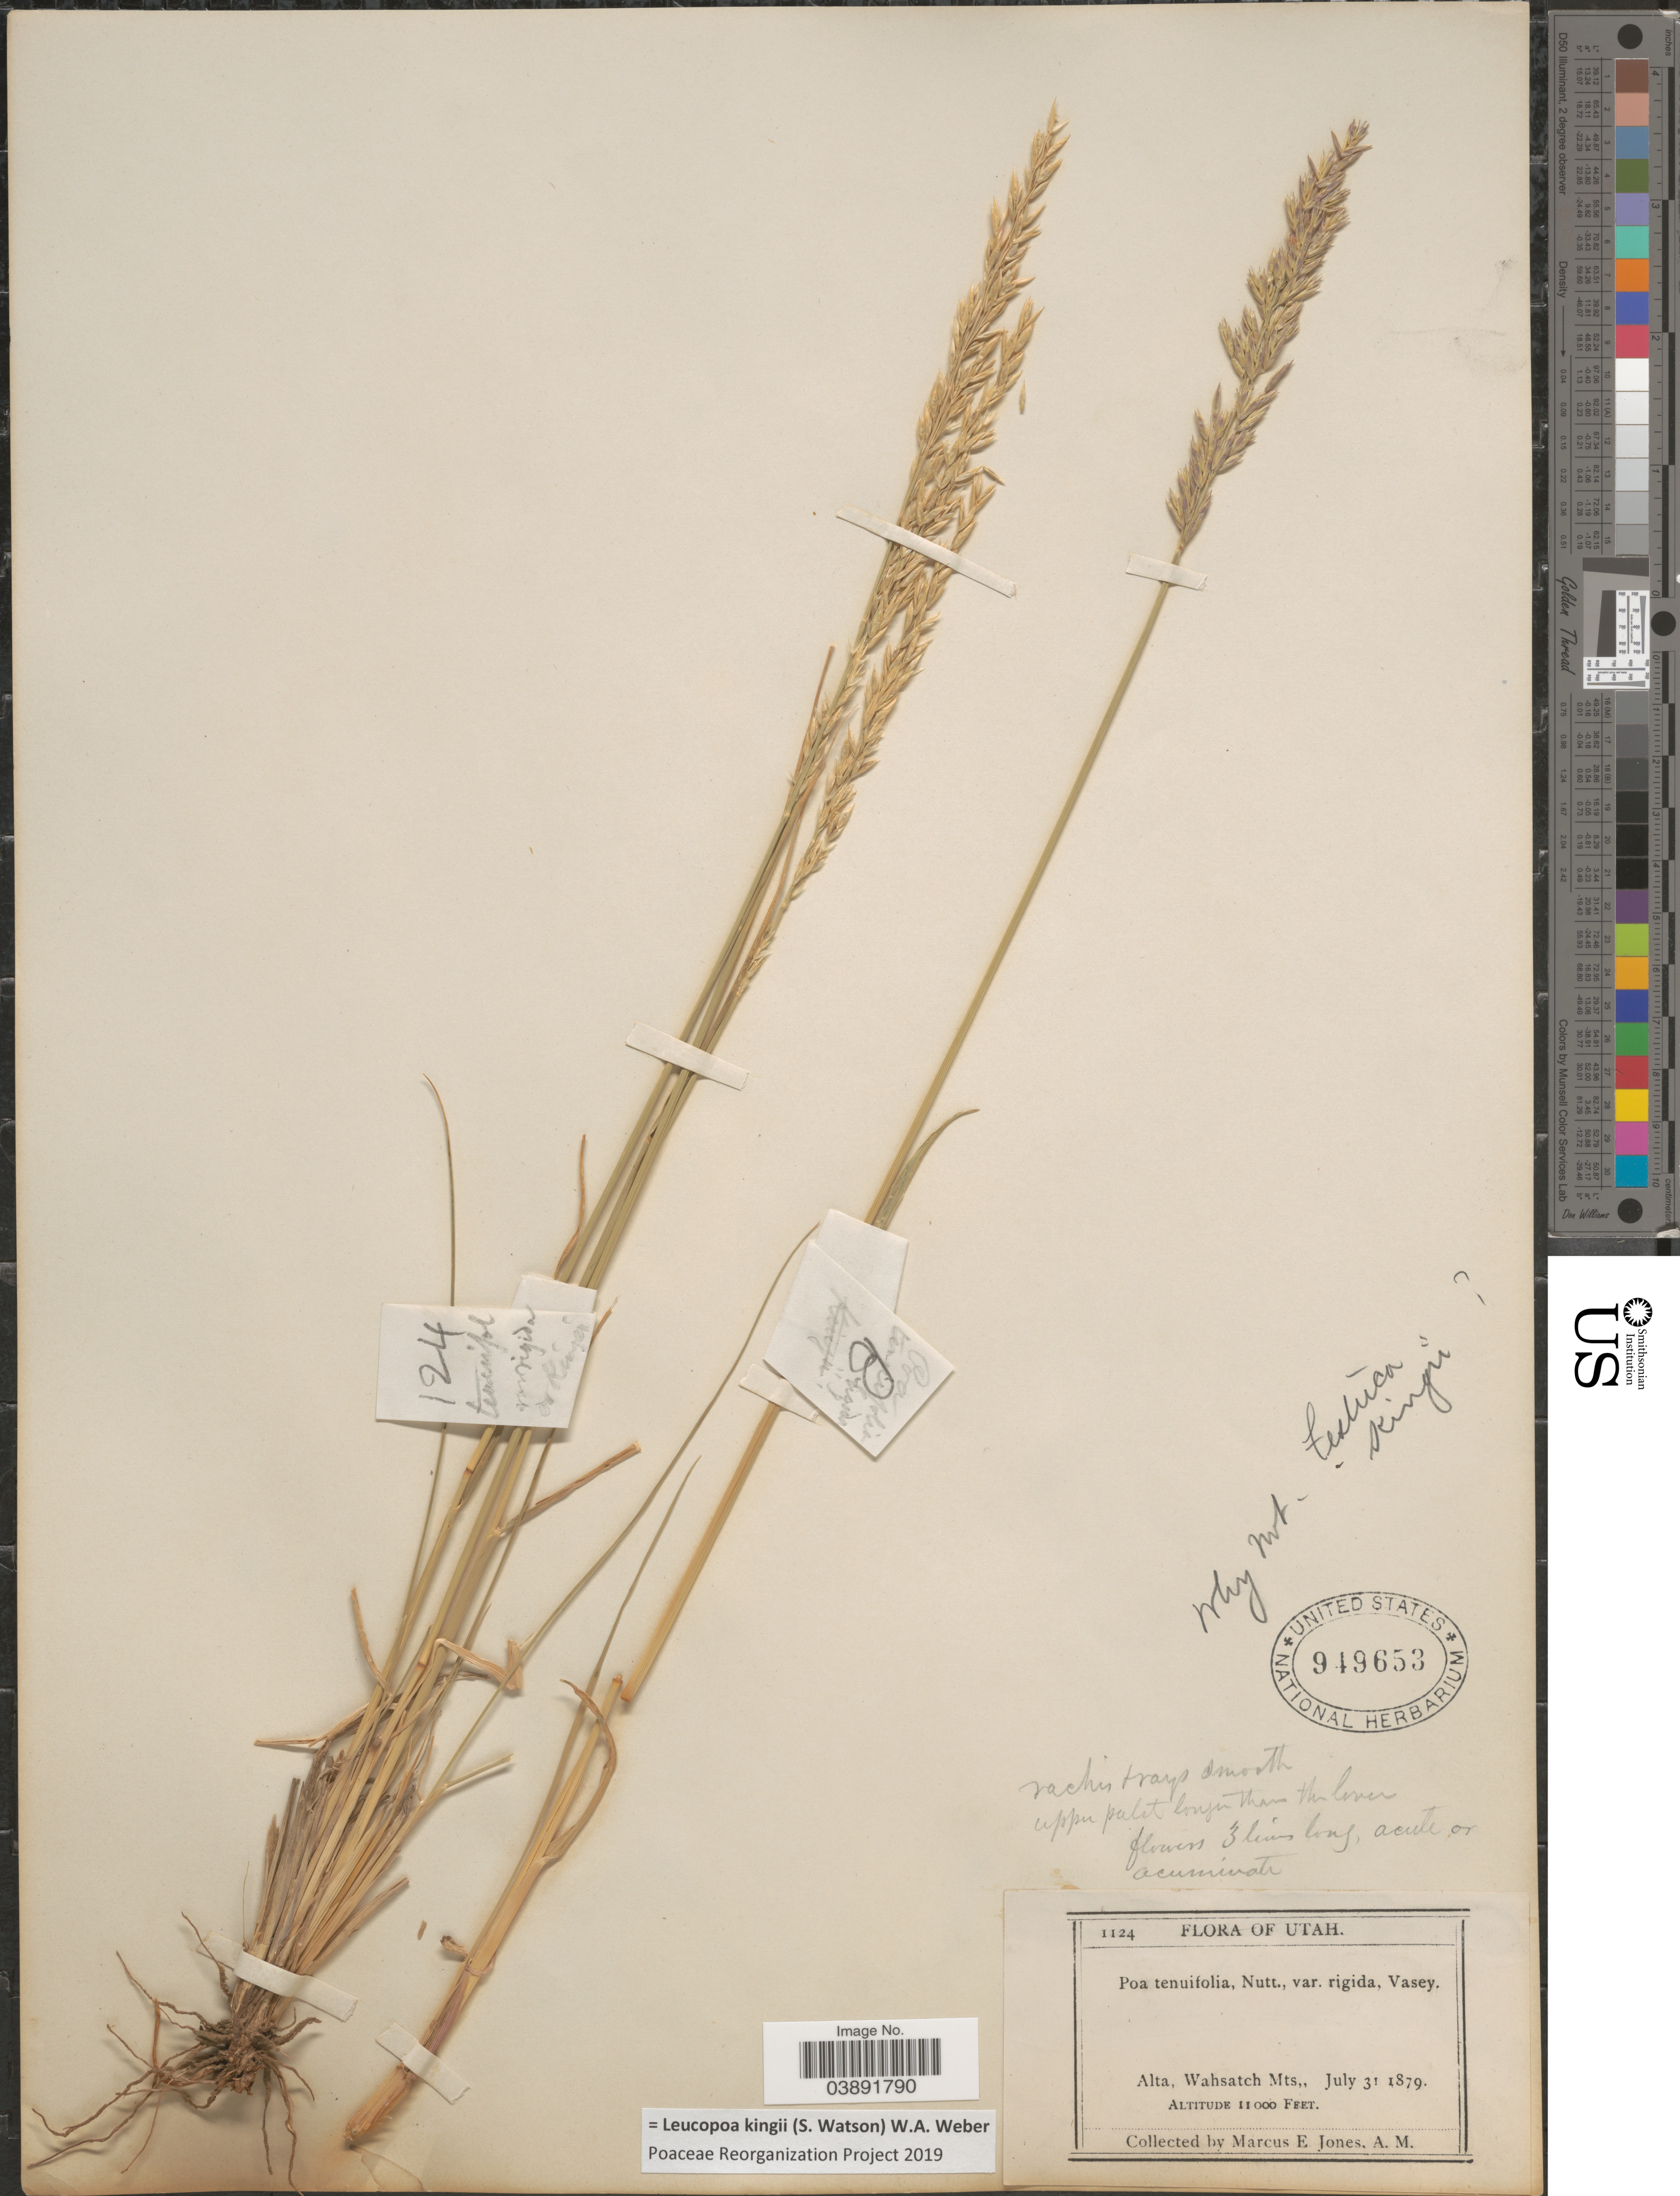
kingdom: Plantae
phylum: Tracheophyta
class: Liliopsida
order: Poales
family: Poaceae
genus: Hesperochloa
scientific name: Hesperochloa kingii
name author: (S. Watson) Rydb.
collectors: M. E. Jones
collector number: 1124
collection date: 1879-07-31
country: United States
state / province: Utah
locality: Alta, Wahsatch Mts.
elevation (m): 3353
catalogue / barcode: US 949653